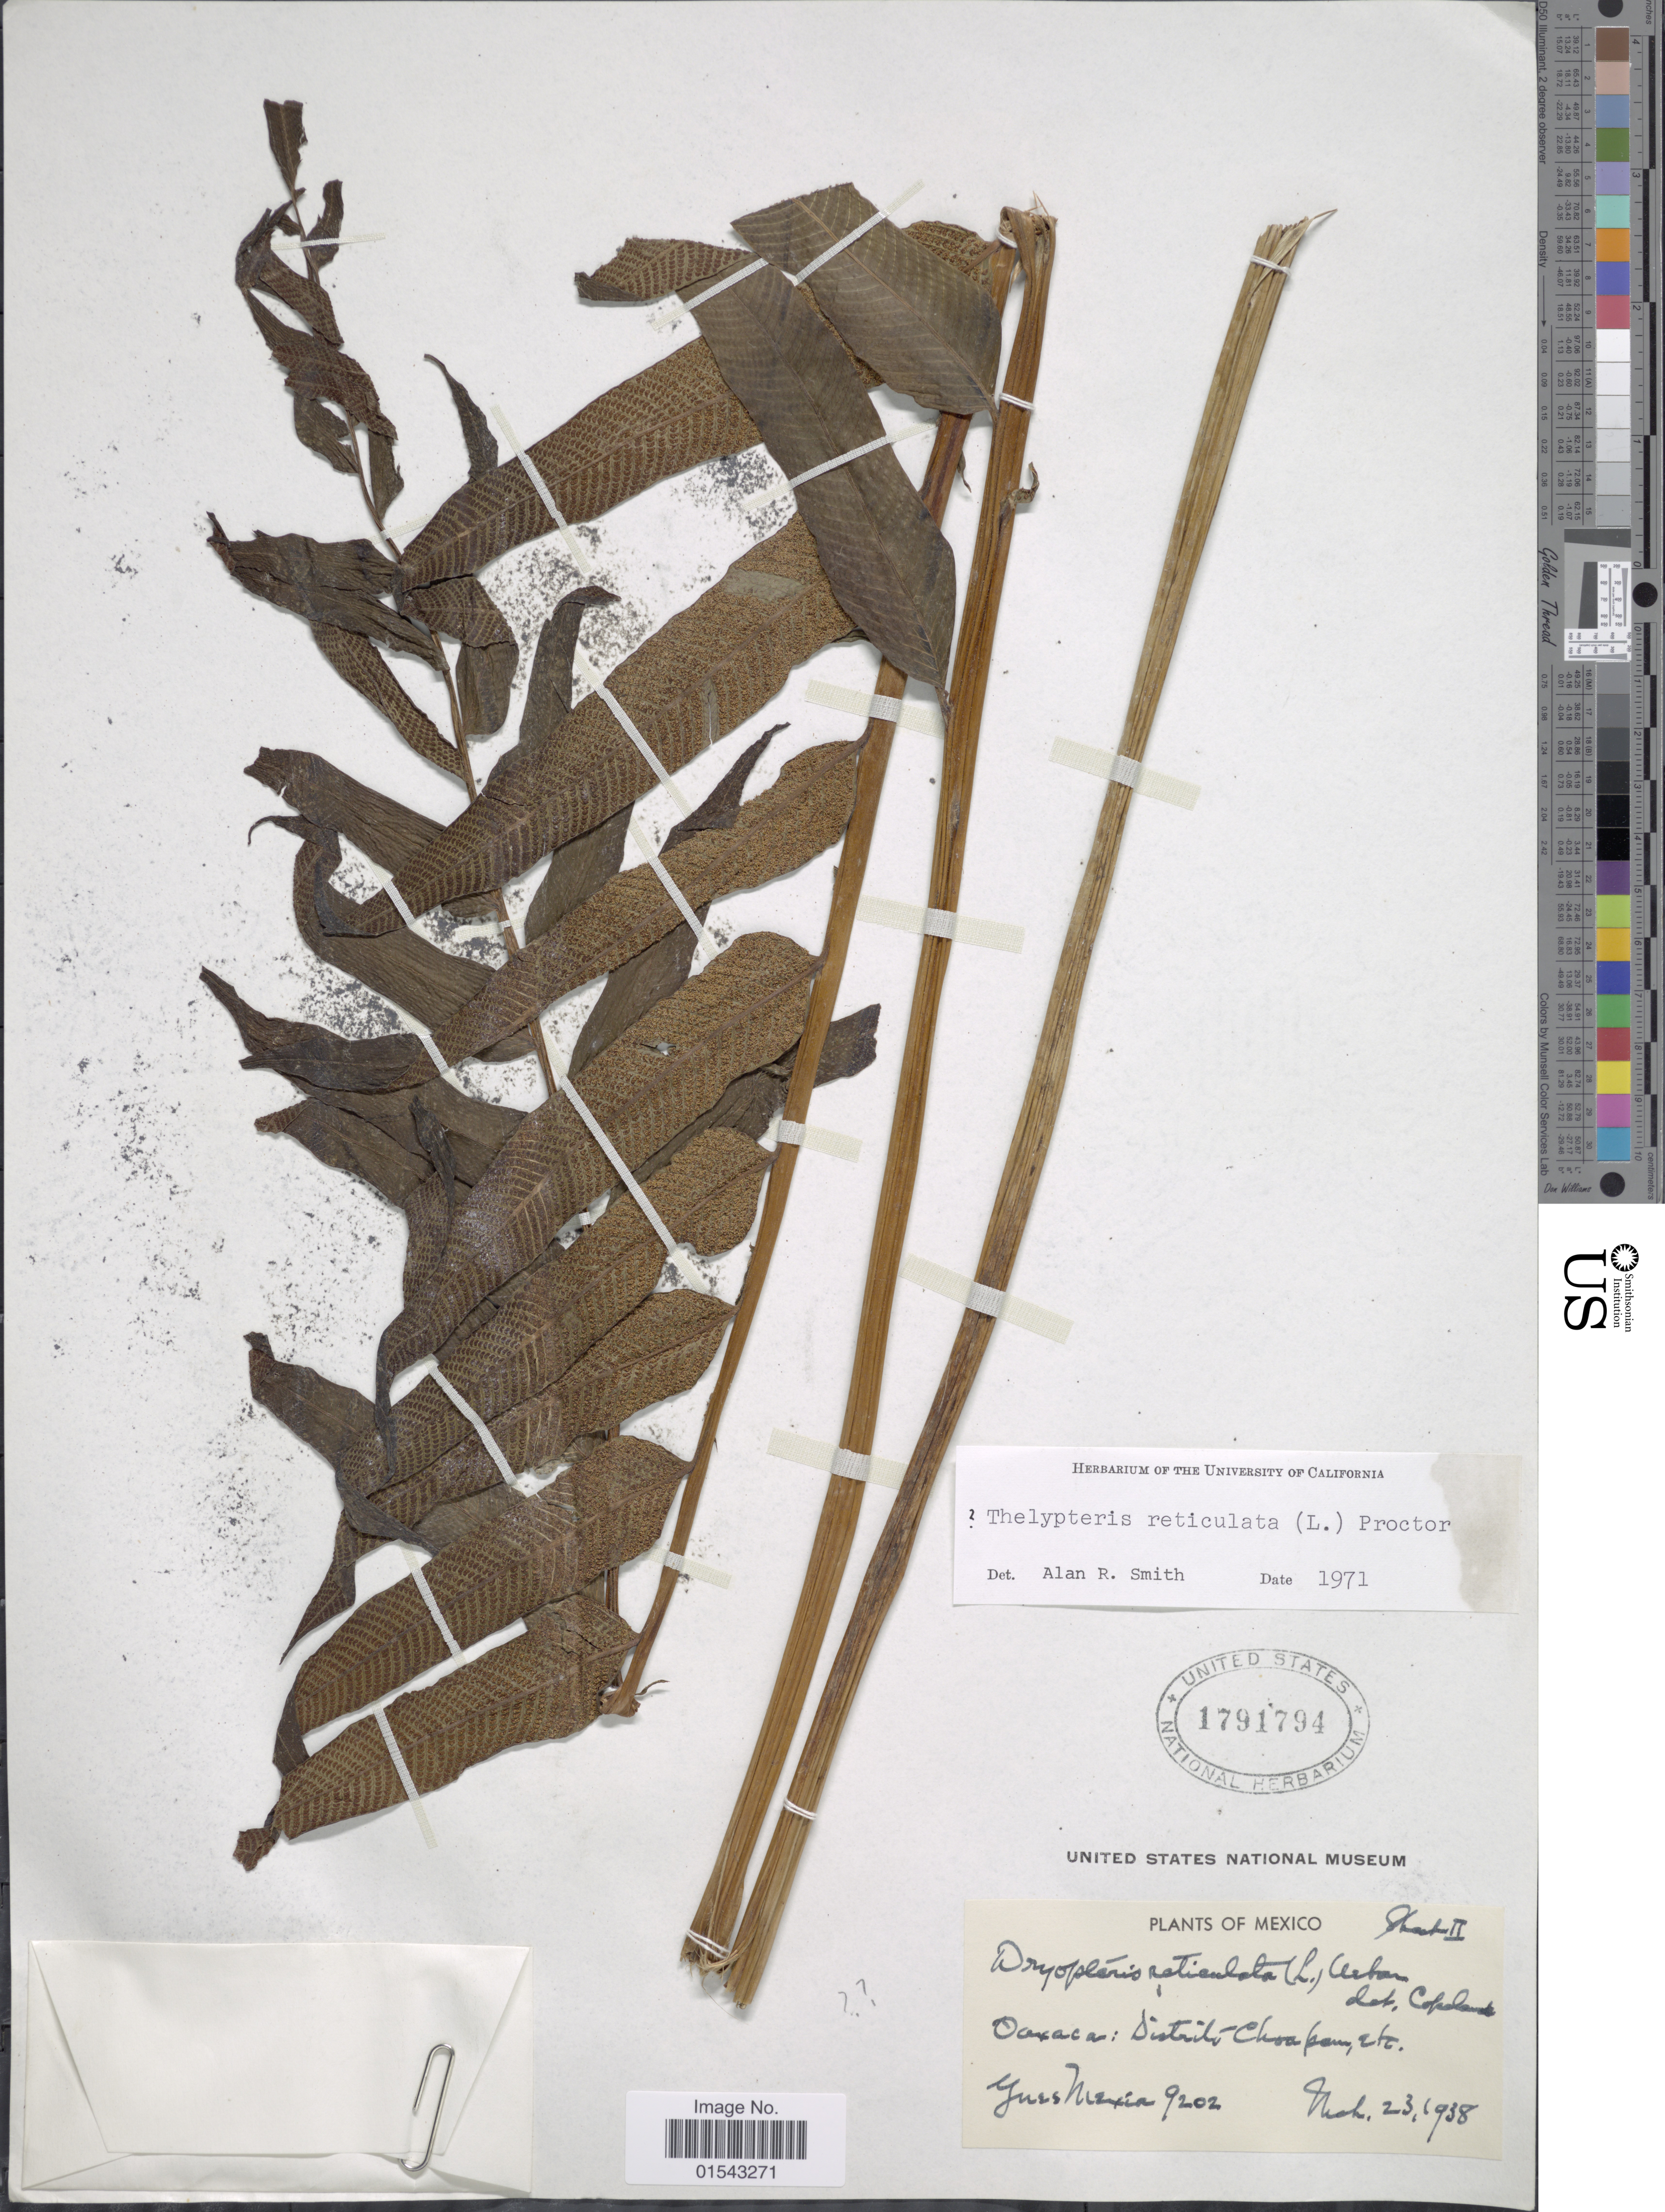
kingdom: Plantae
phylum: Tracheophyta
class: Polypodiopsida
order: Polypodiales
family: Thelypteridaceae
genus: Meniscium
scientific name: Meniscium reticulatum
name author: (L.) Sw.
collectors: Y. Mexia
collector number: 9202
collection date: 1938-03-23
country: Mexico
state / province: Oaxaca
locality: Mexico, Oaxaca: Distrito Choapam, etc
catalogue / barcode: US 1791794